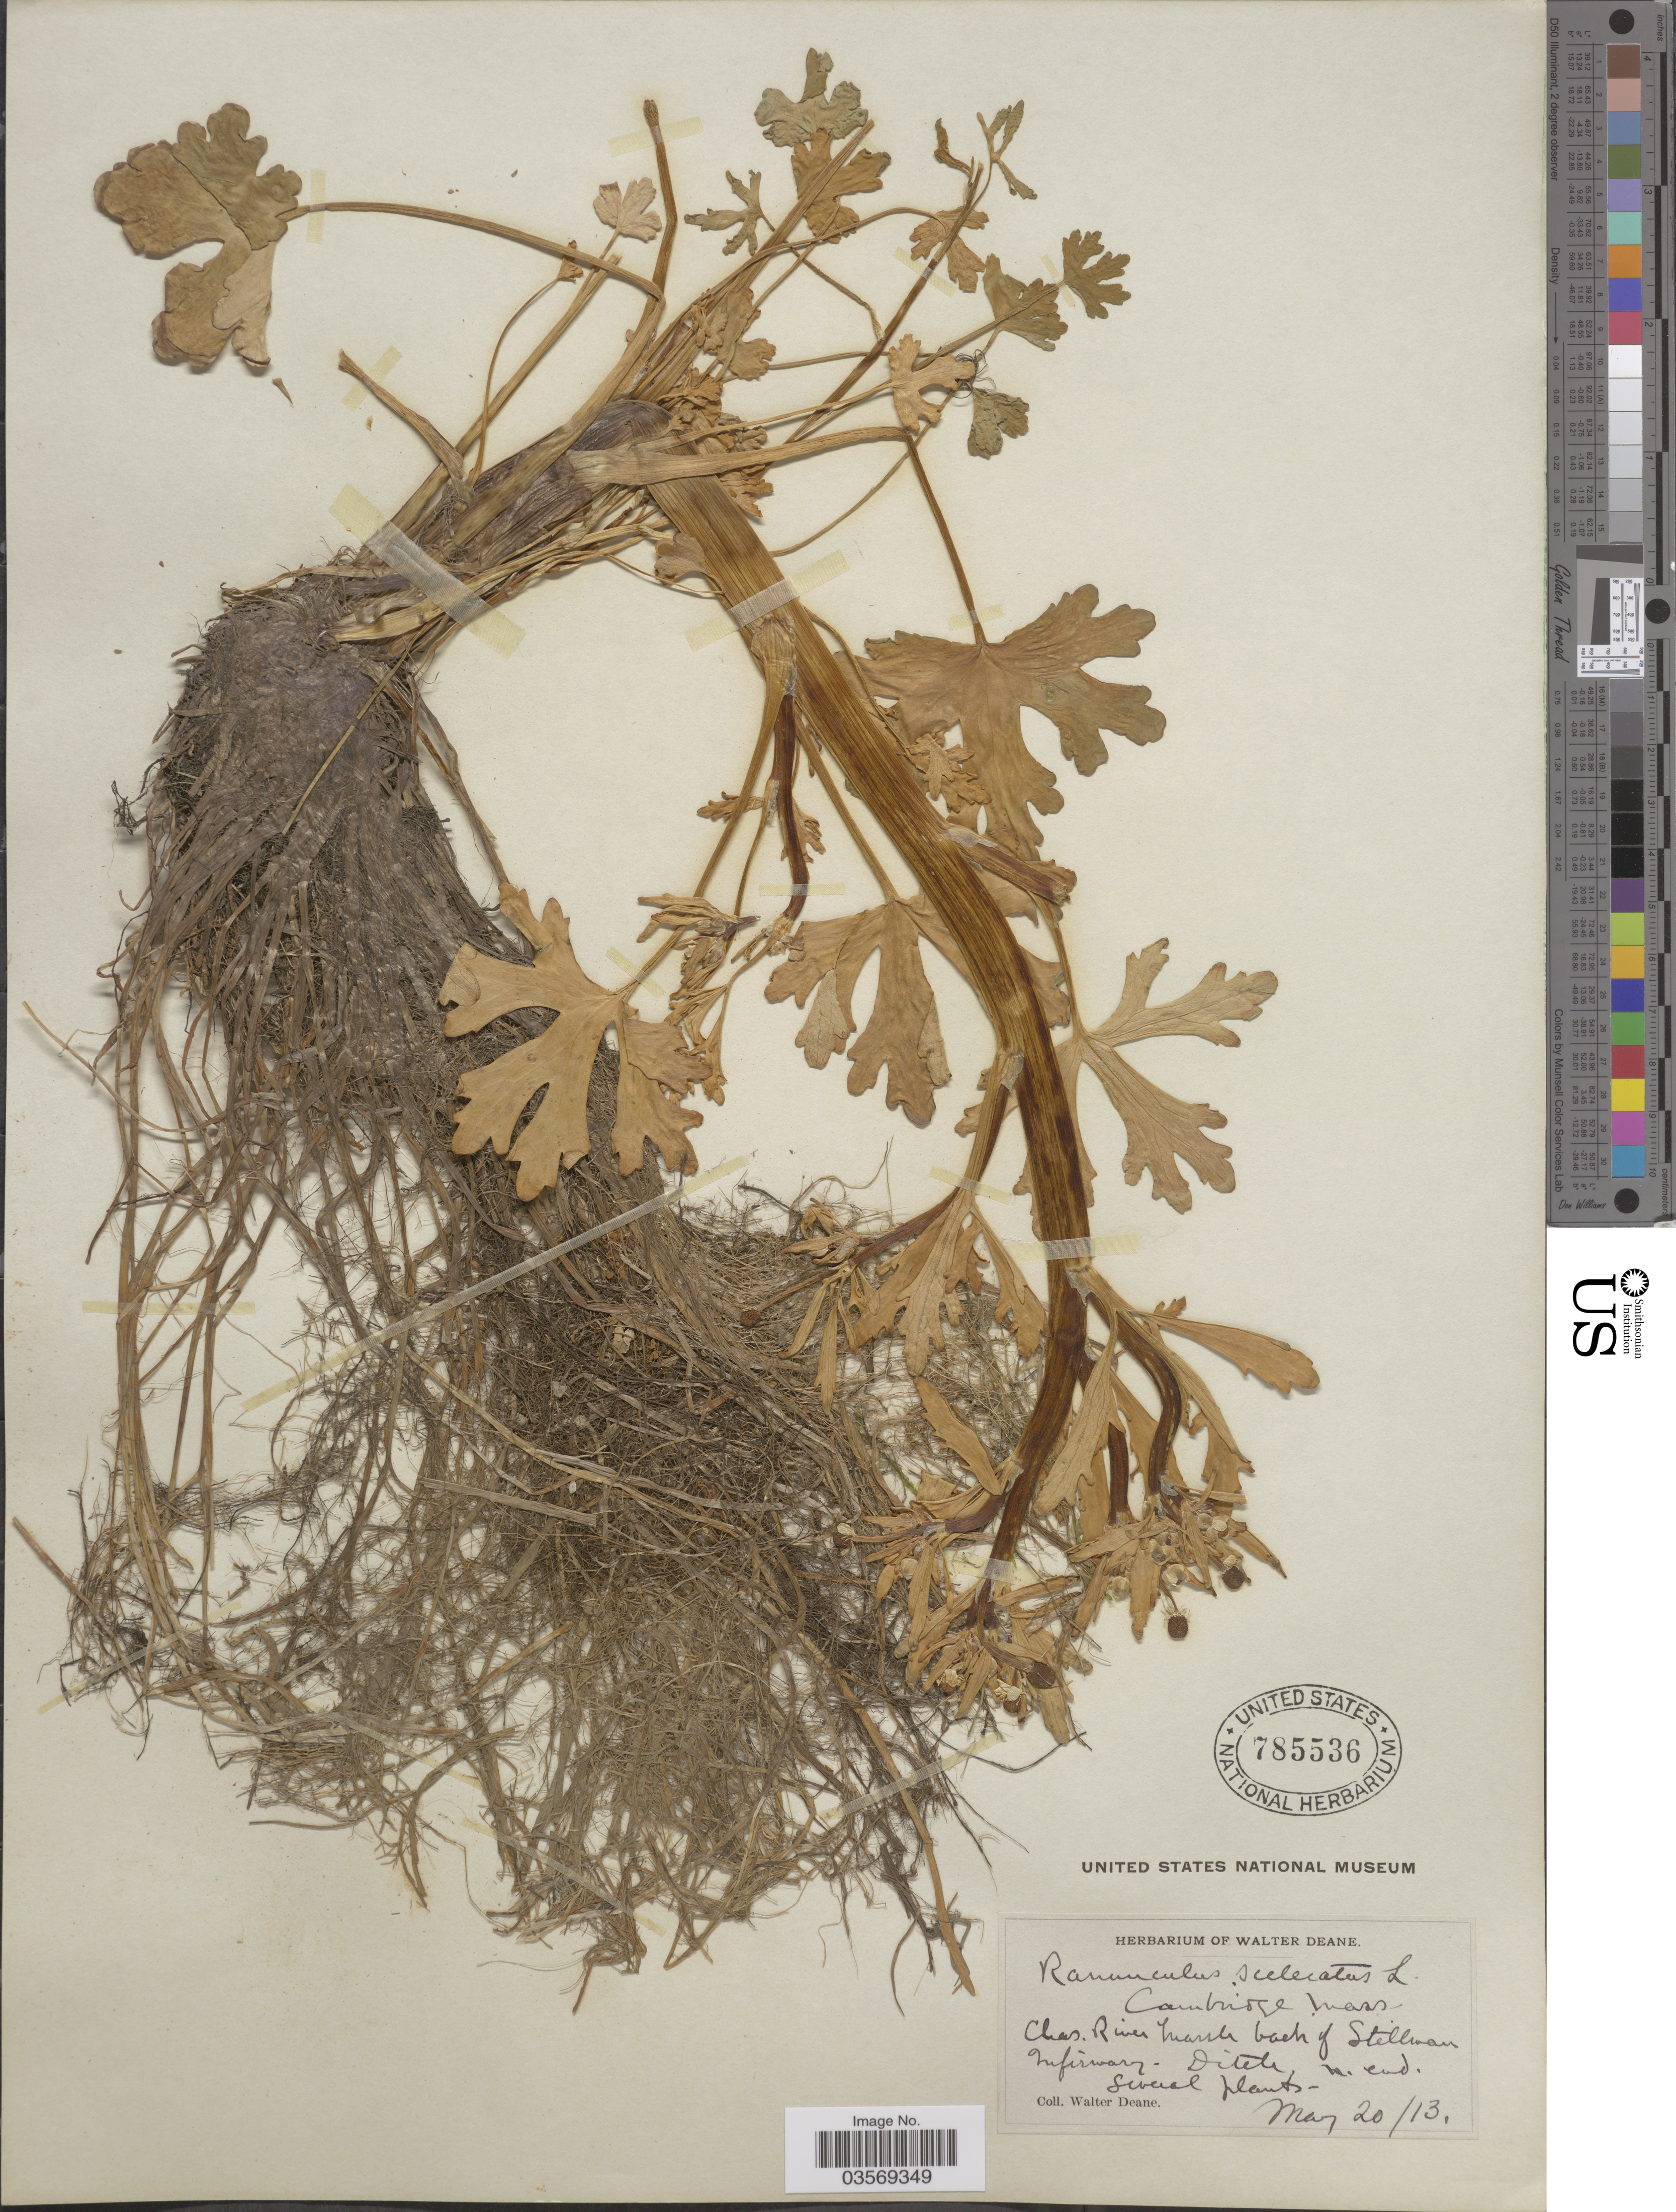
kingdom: Plantae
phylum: Tracheophyta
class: Magnoliopsida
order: Ranunculales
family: Ranunculaceae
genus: Ranunculus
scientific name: Ranunculus sceleratus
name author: L.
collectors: W. Deane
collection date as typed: Transcribed d/m/y: 20/5/13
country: United States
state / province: Massachusetts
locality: Cambridge. Chas. River marsh back of Stellman Infirmary. Ditch n. end.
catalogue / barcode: US 785536